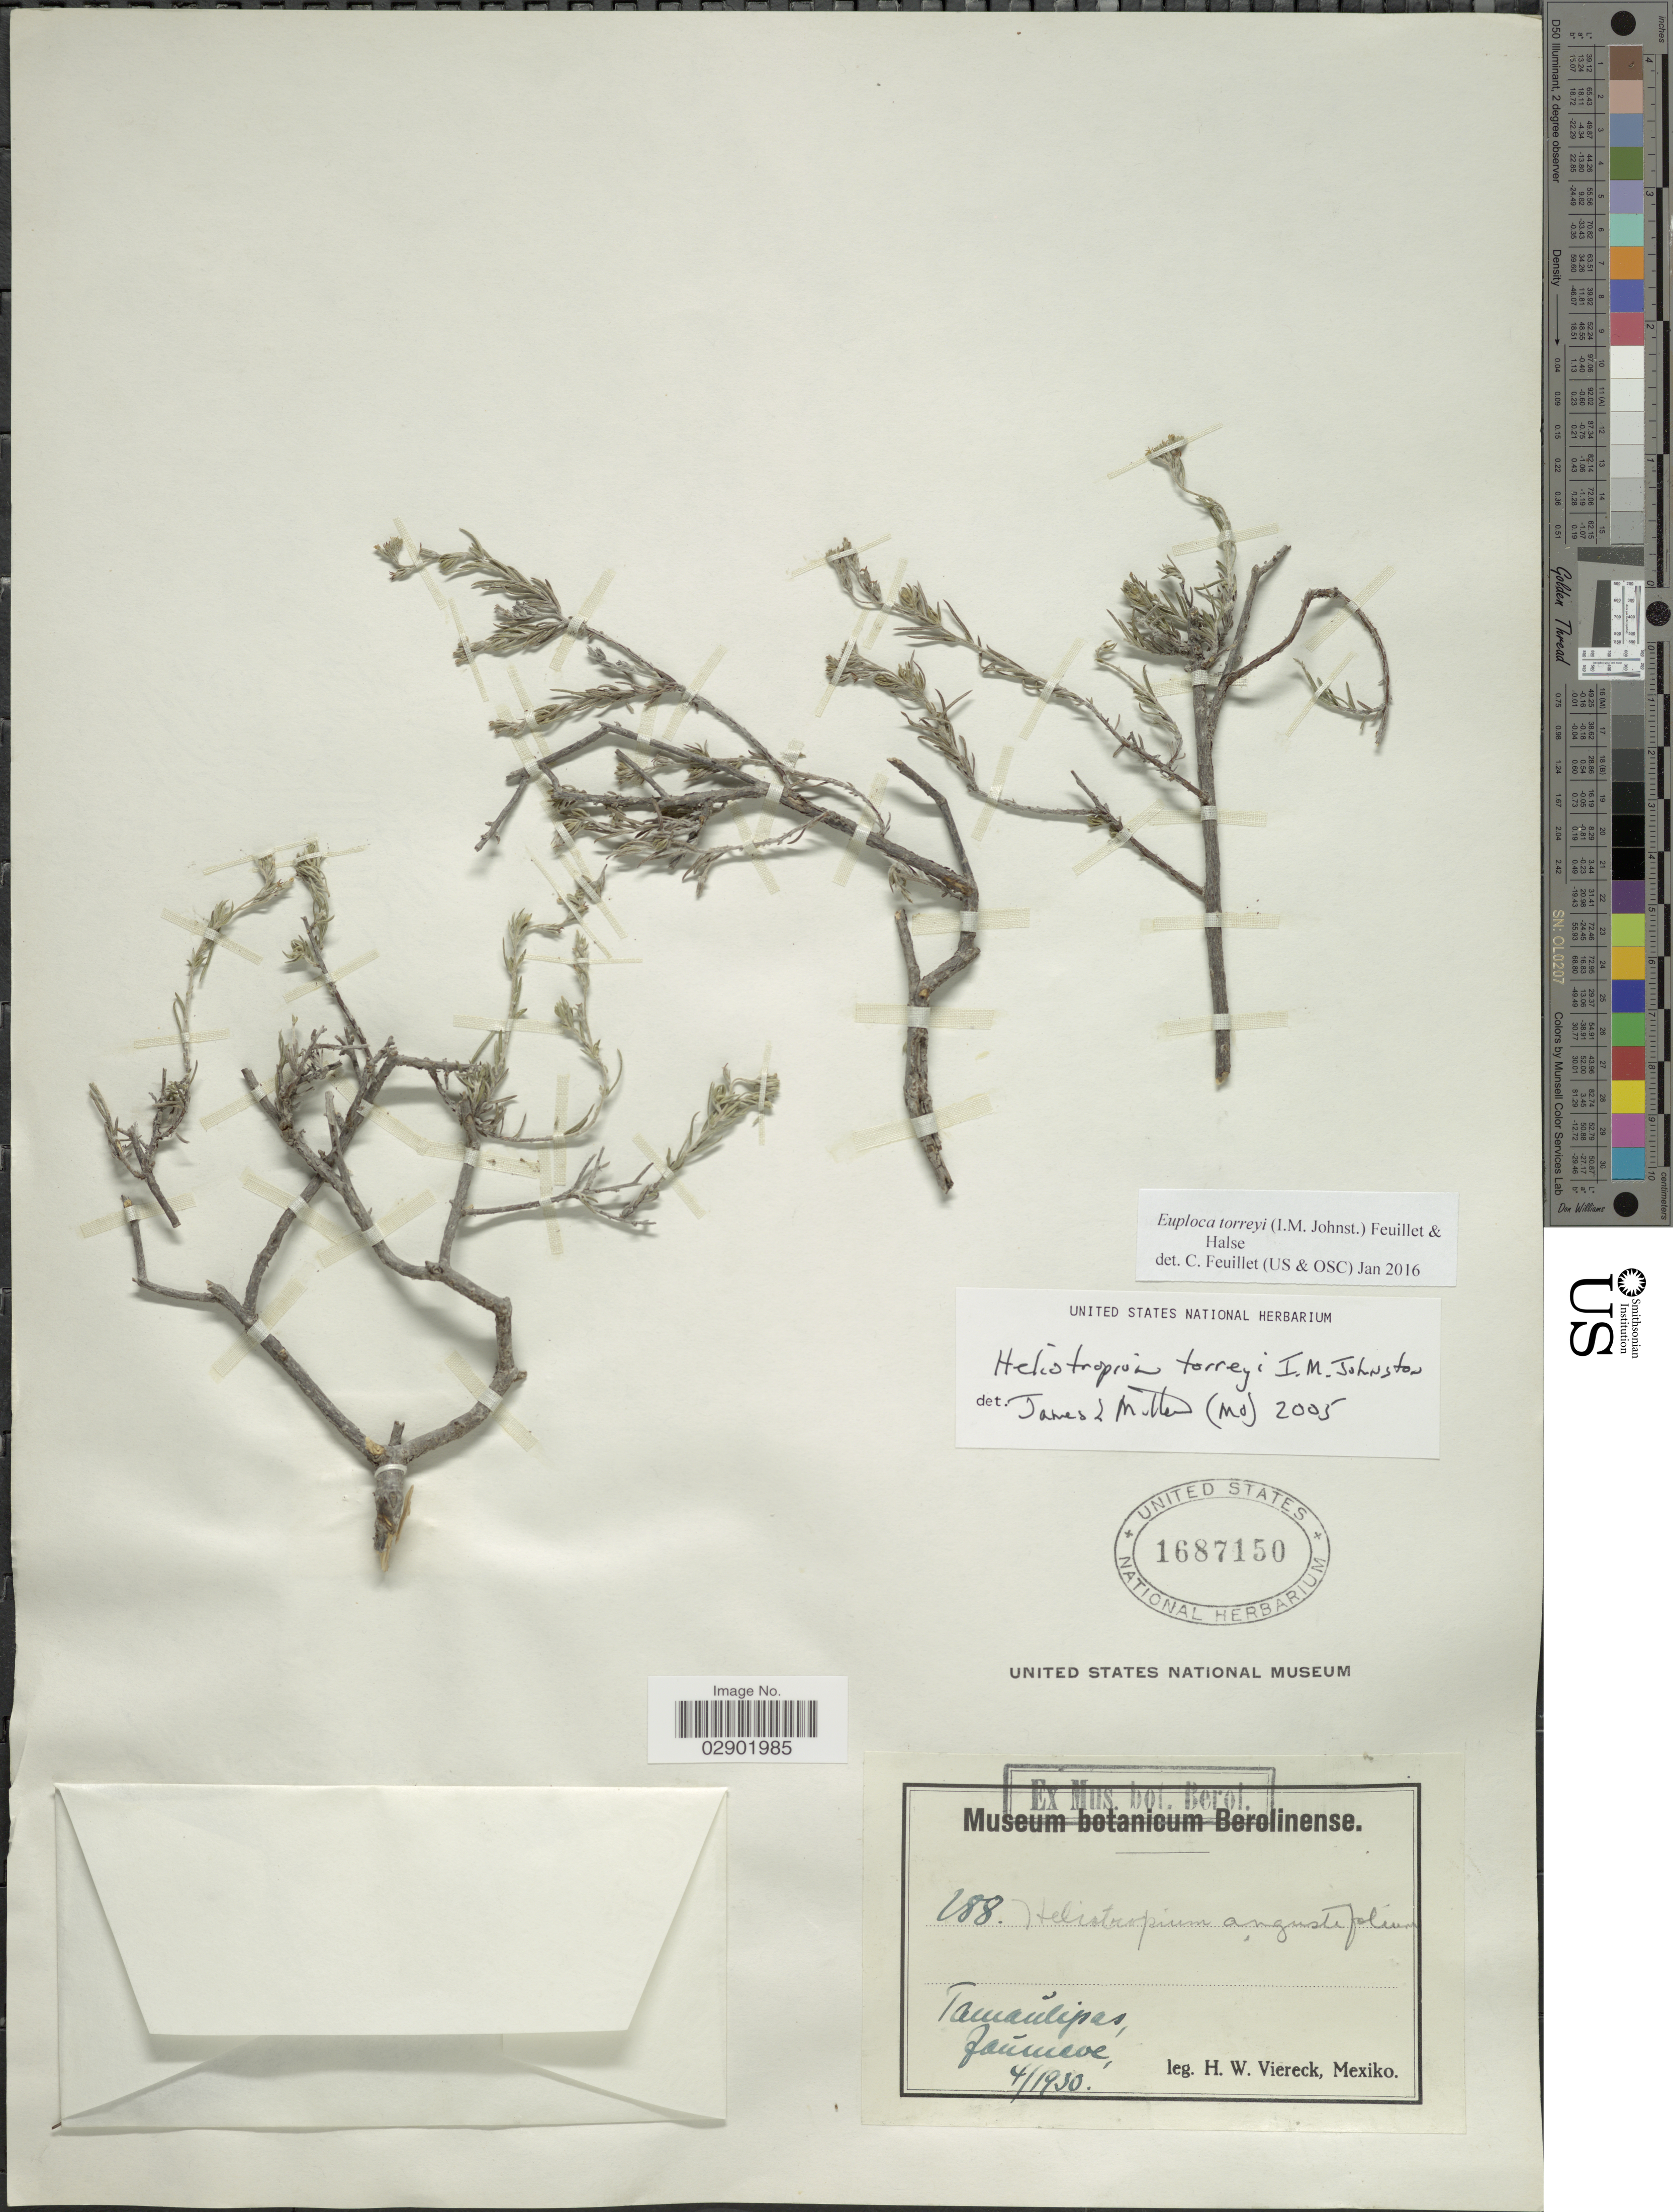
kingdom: Plantae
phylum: Tracheophyta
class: Magnoliopsida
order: Boraginales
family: Heliotropiaceae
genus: Euploca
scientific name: Euploca torreyi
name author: (I.M. Johnst.) Feuillet & Halse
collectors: H. W. Viereck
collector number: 288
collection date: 1930-04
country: Mexico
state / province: Tamaulipas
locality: Jaumave.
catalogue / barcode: US 1687150